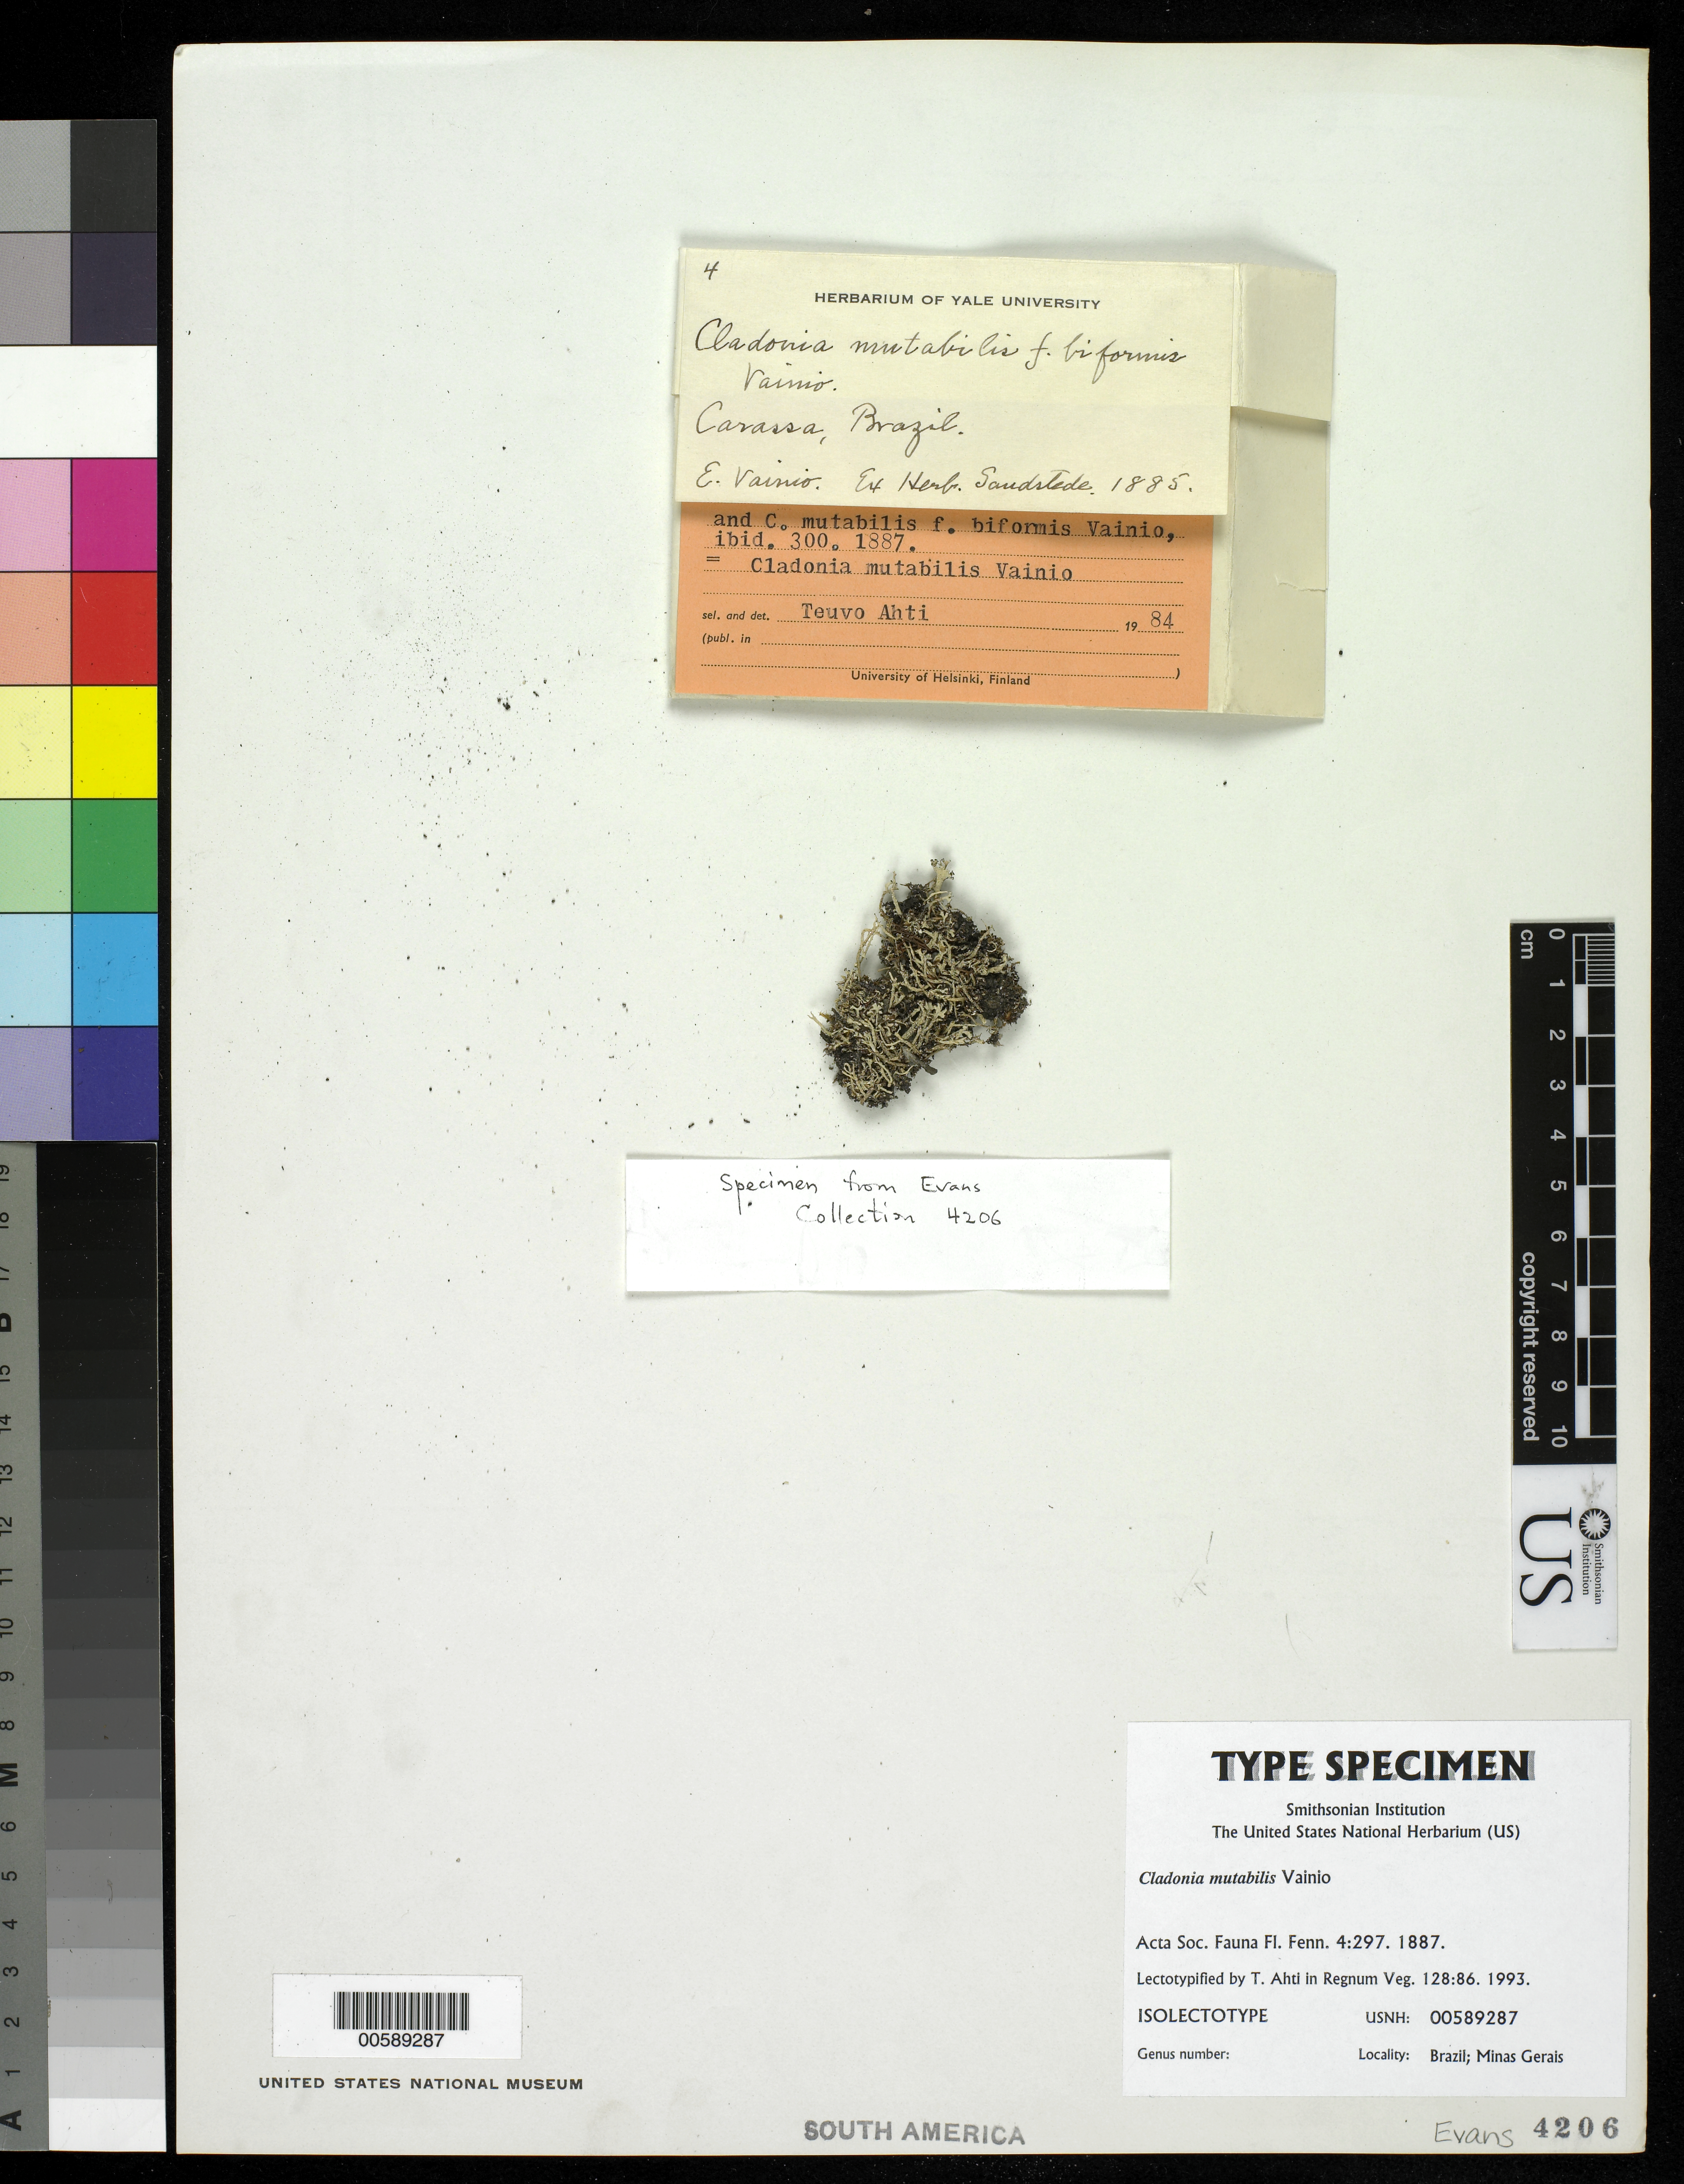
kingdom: Fungi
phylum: Ascomycota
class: Lecanoromycetes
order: Lecanorales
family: Cladoniaceae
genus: Cladonia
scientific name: Cladonia mutabilis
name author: Vain.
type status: Isolectotype; Type Collection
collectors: E. Vainio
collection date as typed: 1885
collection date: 1885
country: Brazil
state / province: Minas Gerais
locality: Carassa.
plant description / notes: Apparently the isolectotype of both Cladonia mutabilis Vain. and Cladonia mutabilis f. biformis Vain.?